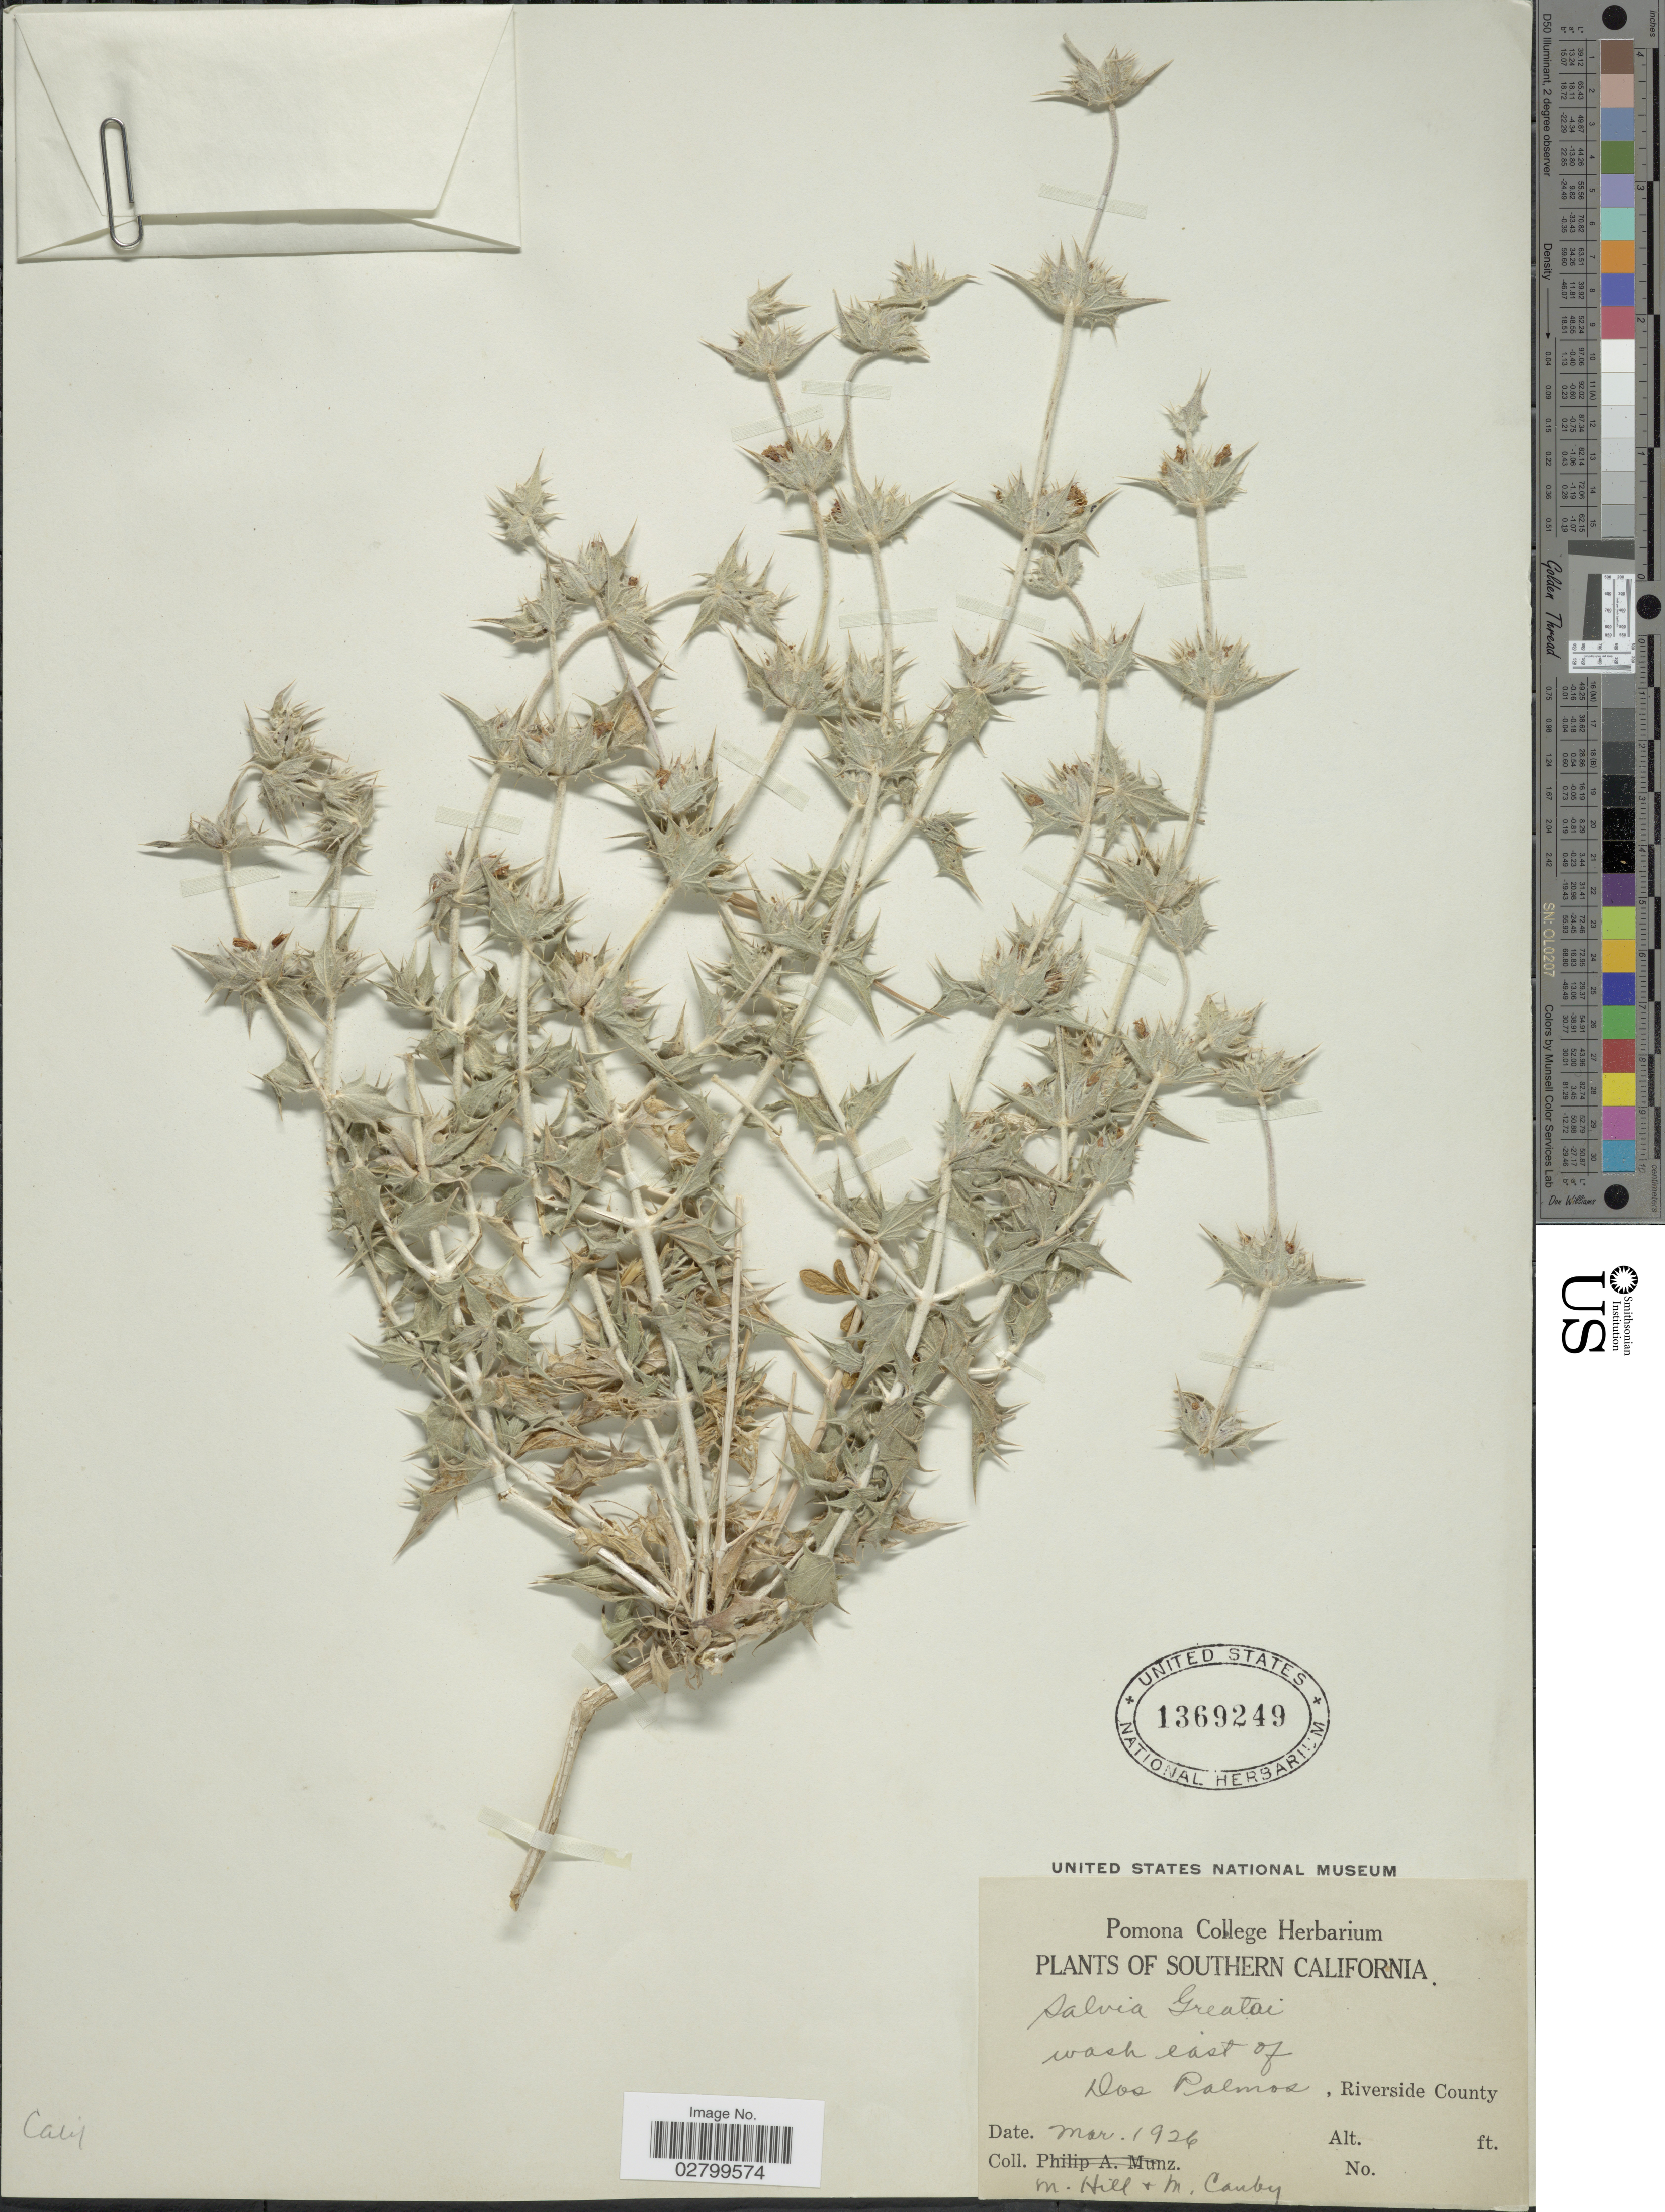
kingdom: Plantae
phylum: Tracheophyta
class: Magnoliopsida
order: Lamiales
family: Lamiaceae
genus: Salvia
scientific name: Salvia greatae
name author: Brandegee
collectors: M. Hill & M. Canby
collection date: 1926-03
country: United States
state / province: California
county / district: Riverside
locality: Southern California. Wash east of Dos Palmos, Riverside County.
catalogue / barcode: US 1369249